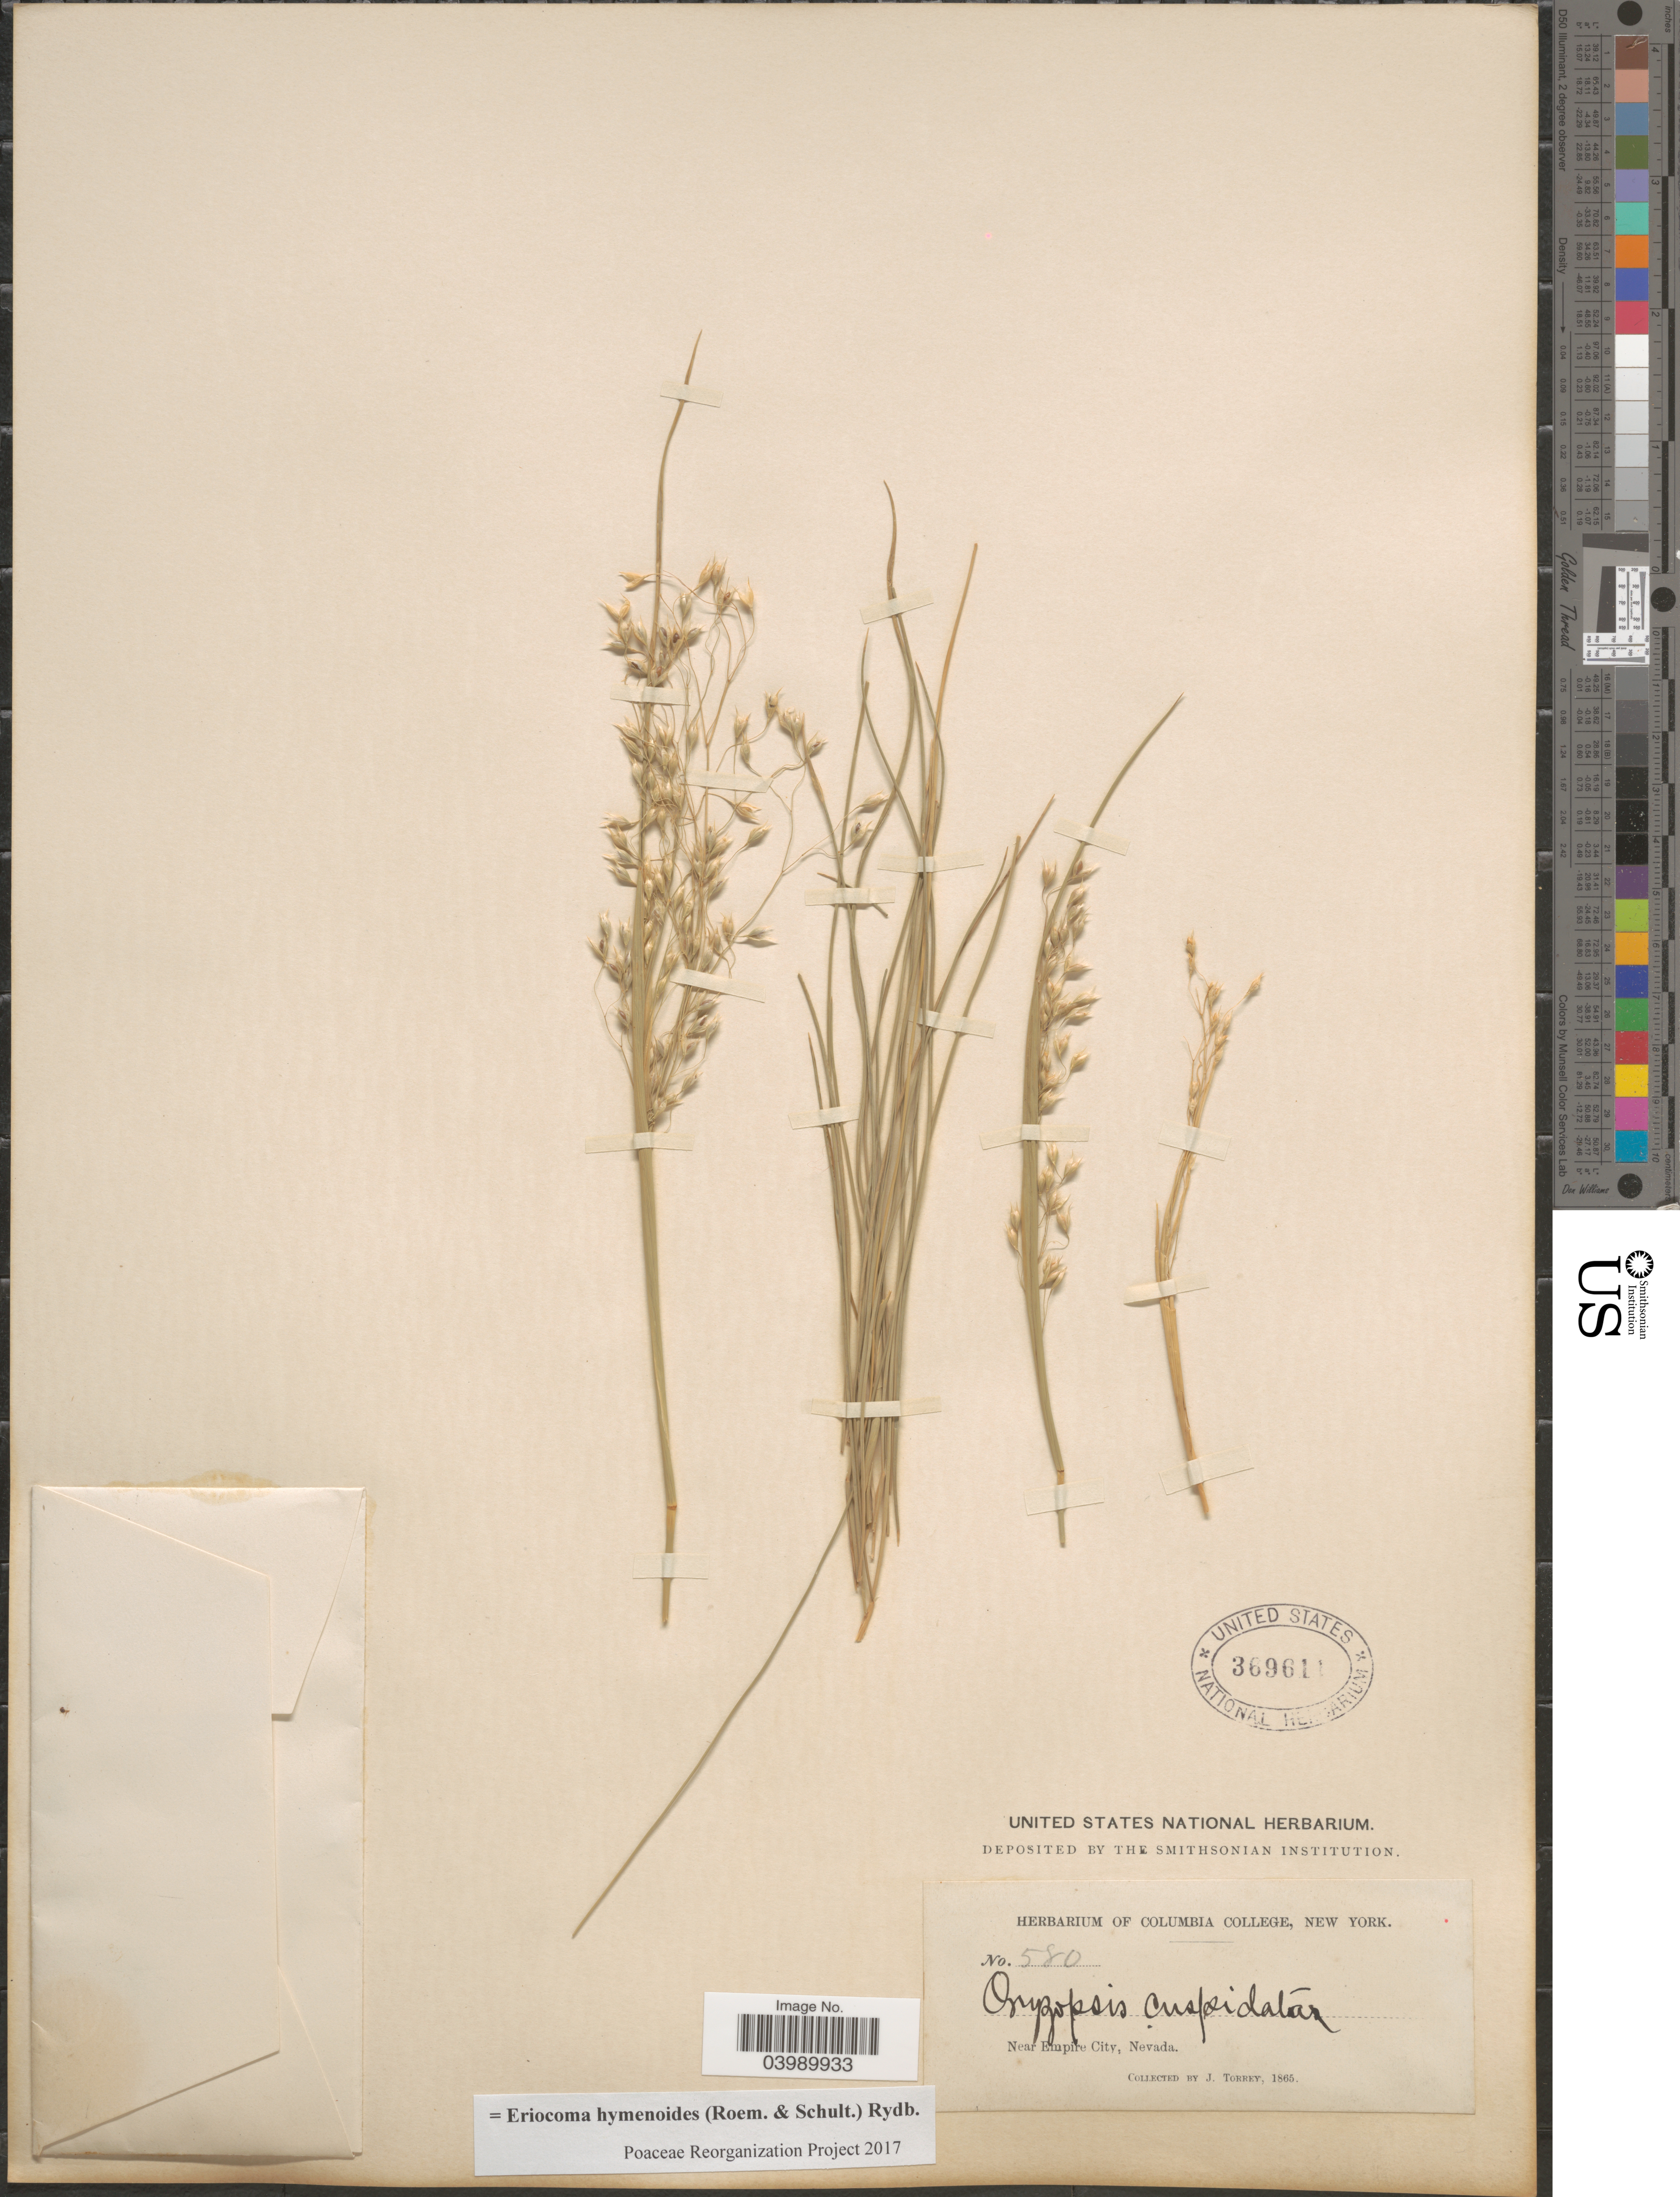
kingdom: Plantae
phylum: Tracheophyta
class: Liliopsida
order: Poales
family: Poaceae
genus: Eriocoma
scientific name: Eriocoma hymenoides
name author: (Roem. & Schult.) Rydb.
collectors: J. Torrey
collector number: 580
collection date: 1865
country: United States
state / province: Nevada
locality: Near Empire City.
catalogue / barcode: US 369611